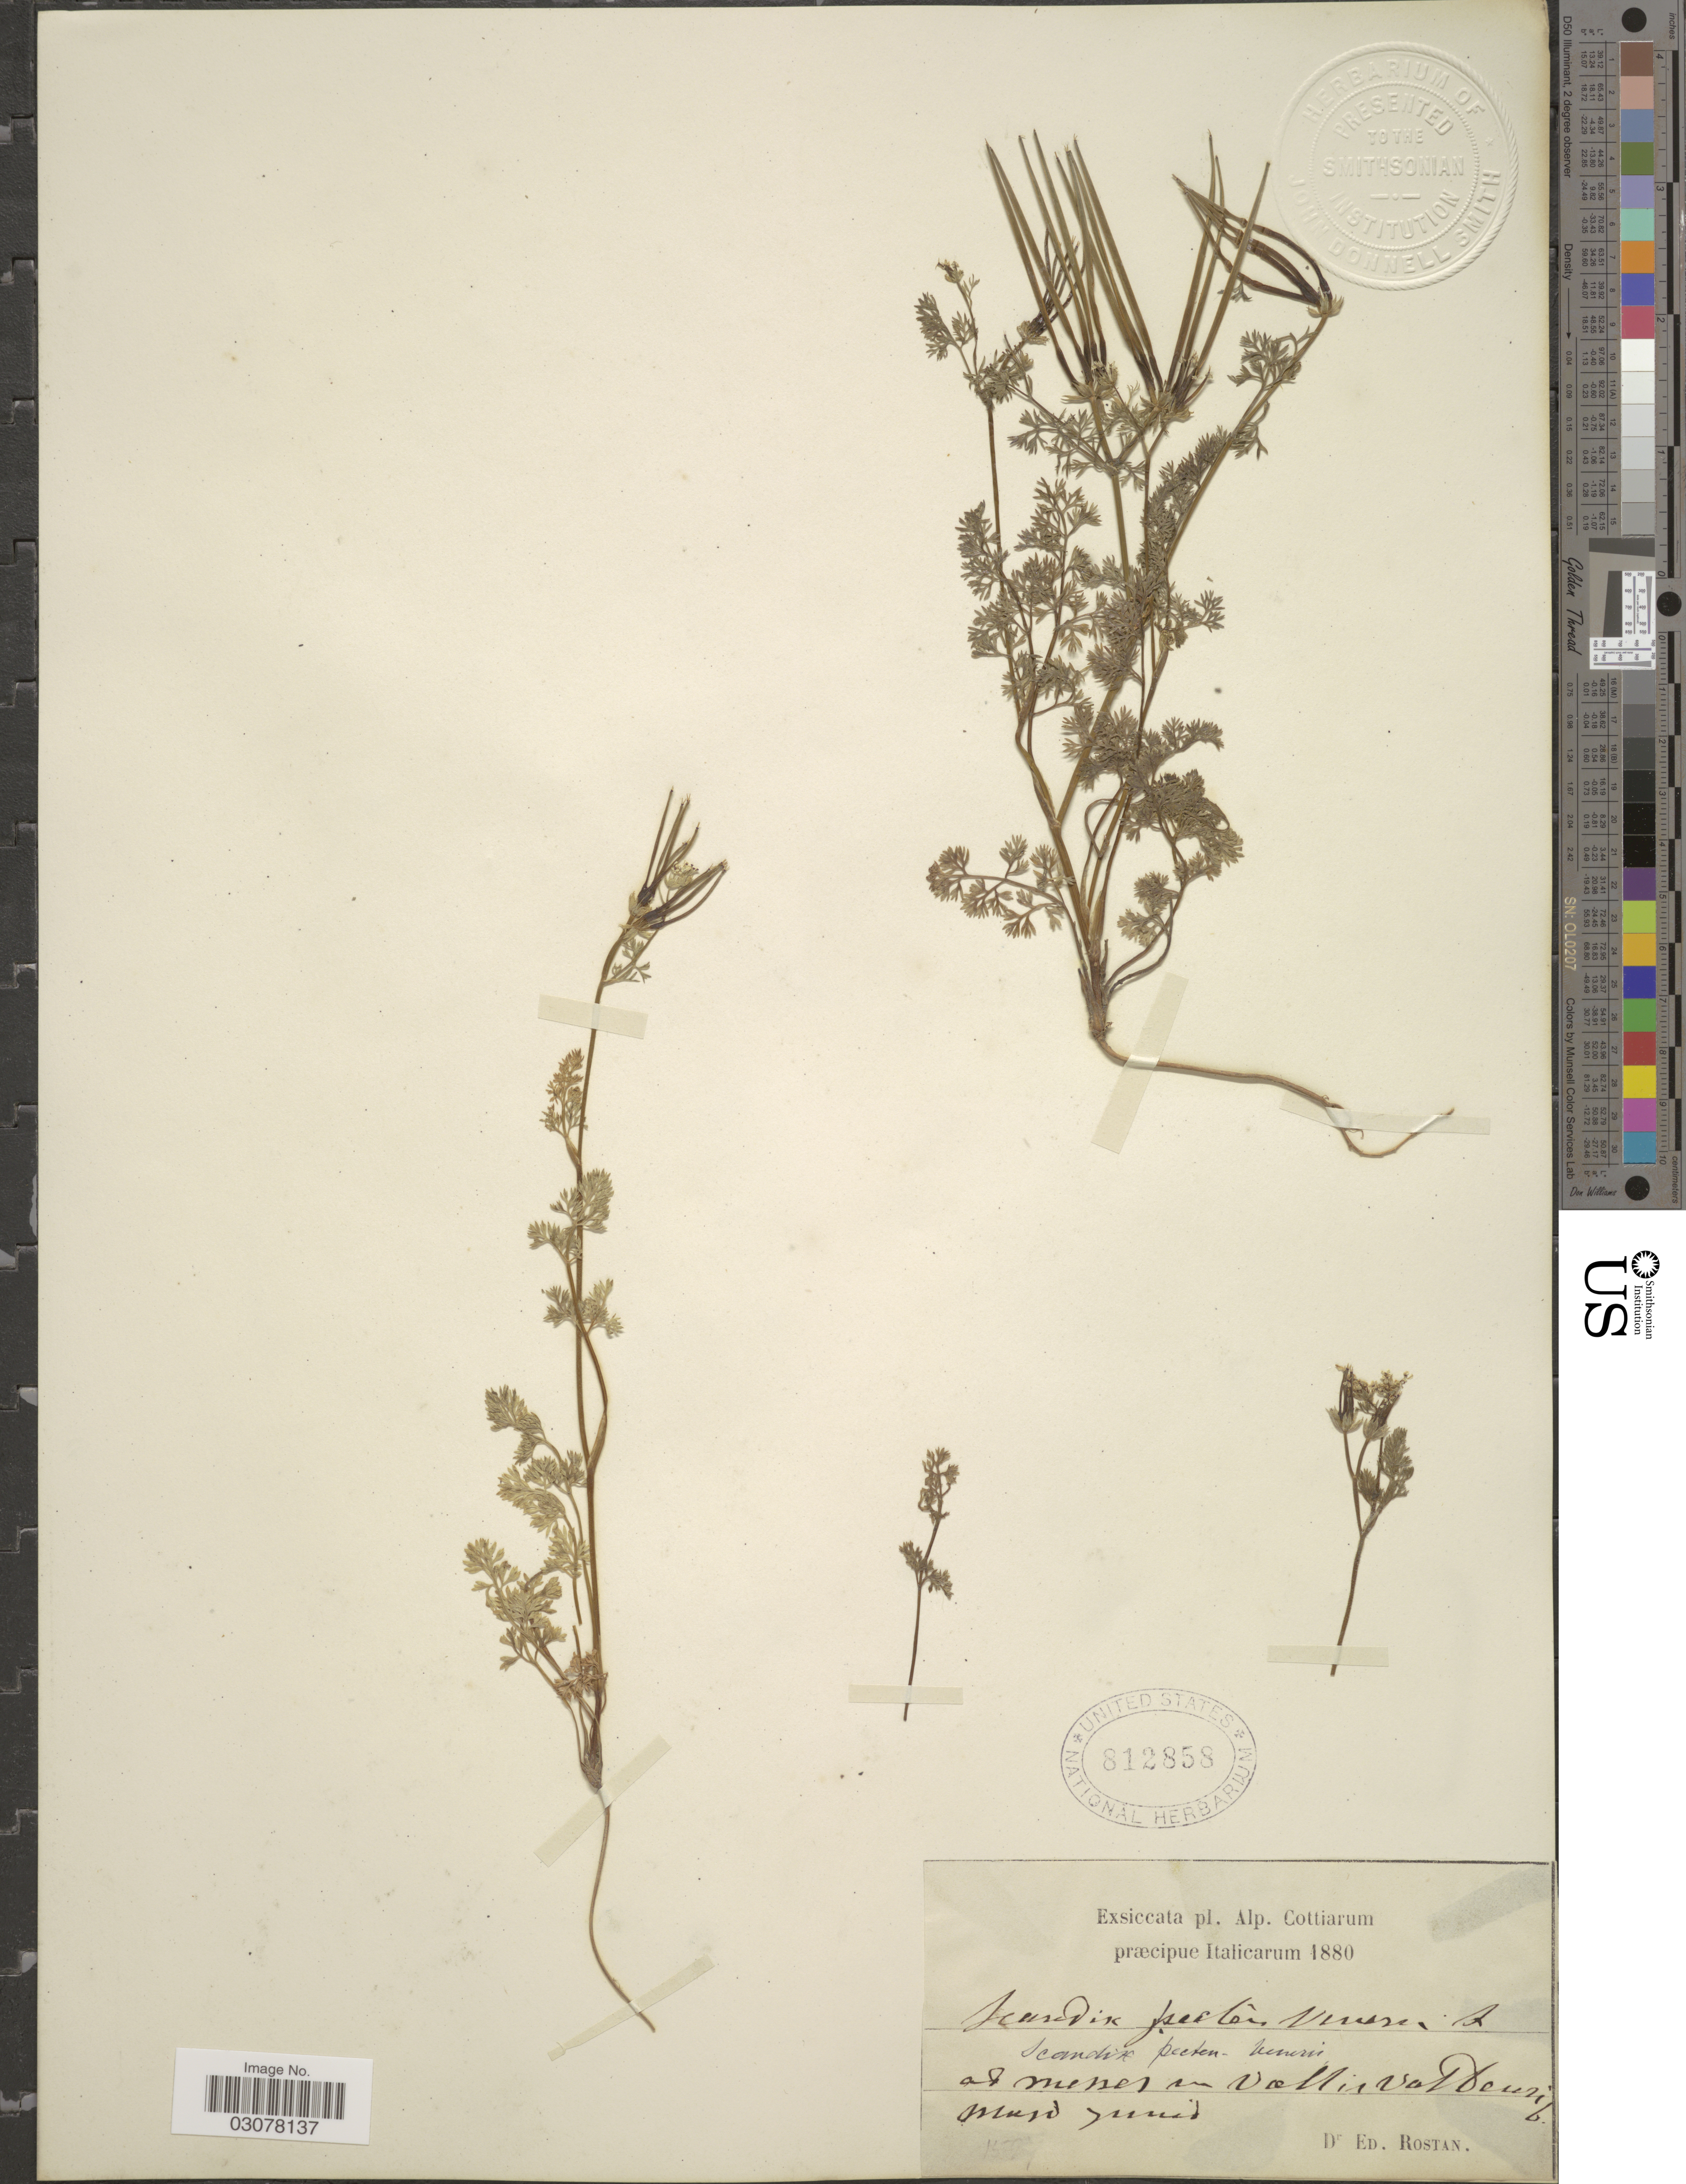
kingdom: Plantae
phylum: Tracheophyta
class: Magnoliopsida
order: Apiales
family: Apiaceae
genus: Scandix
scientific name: Scandix pecten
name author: Scop.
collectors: E. Rostan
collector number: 1527*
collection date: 1880-05/1880-06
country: Italy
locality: Alp. Cottiarum præcipue Italicarum. Ad menes en Vallis Valbeurif [interpreted].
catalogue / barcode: US 812858